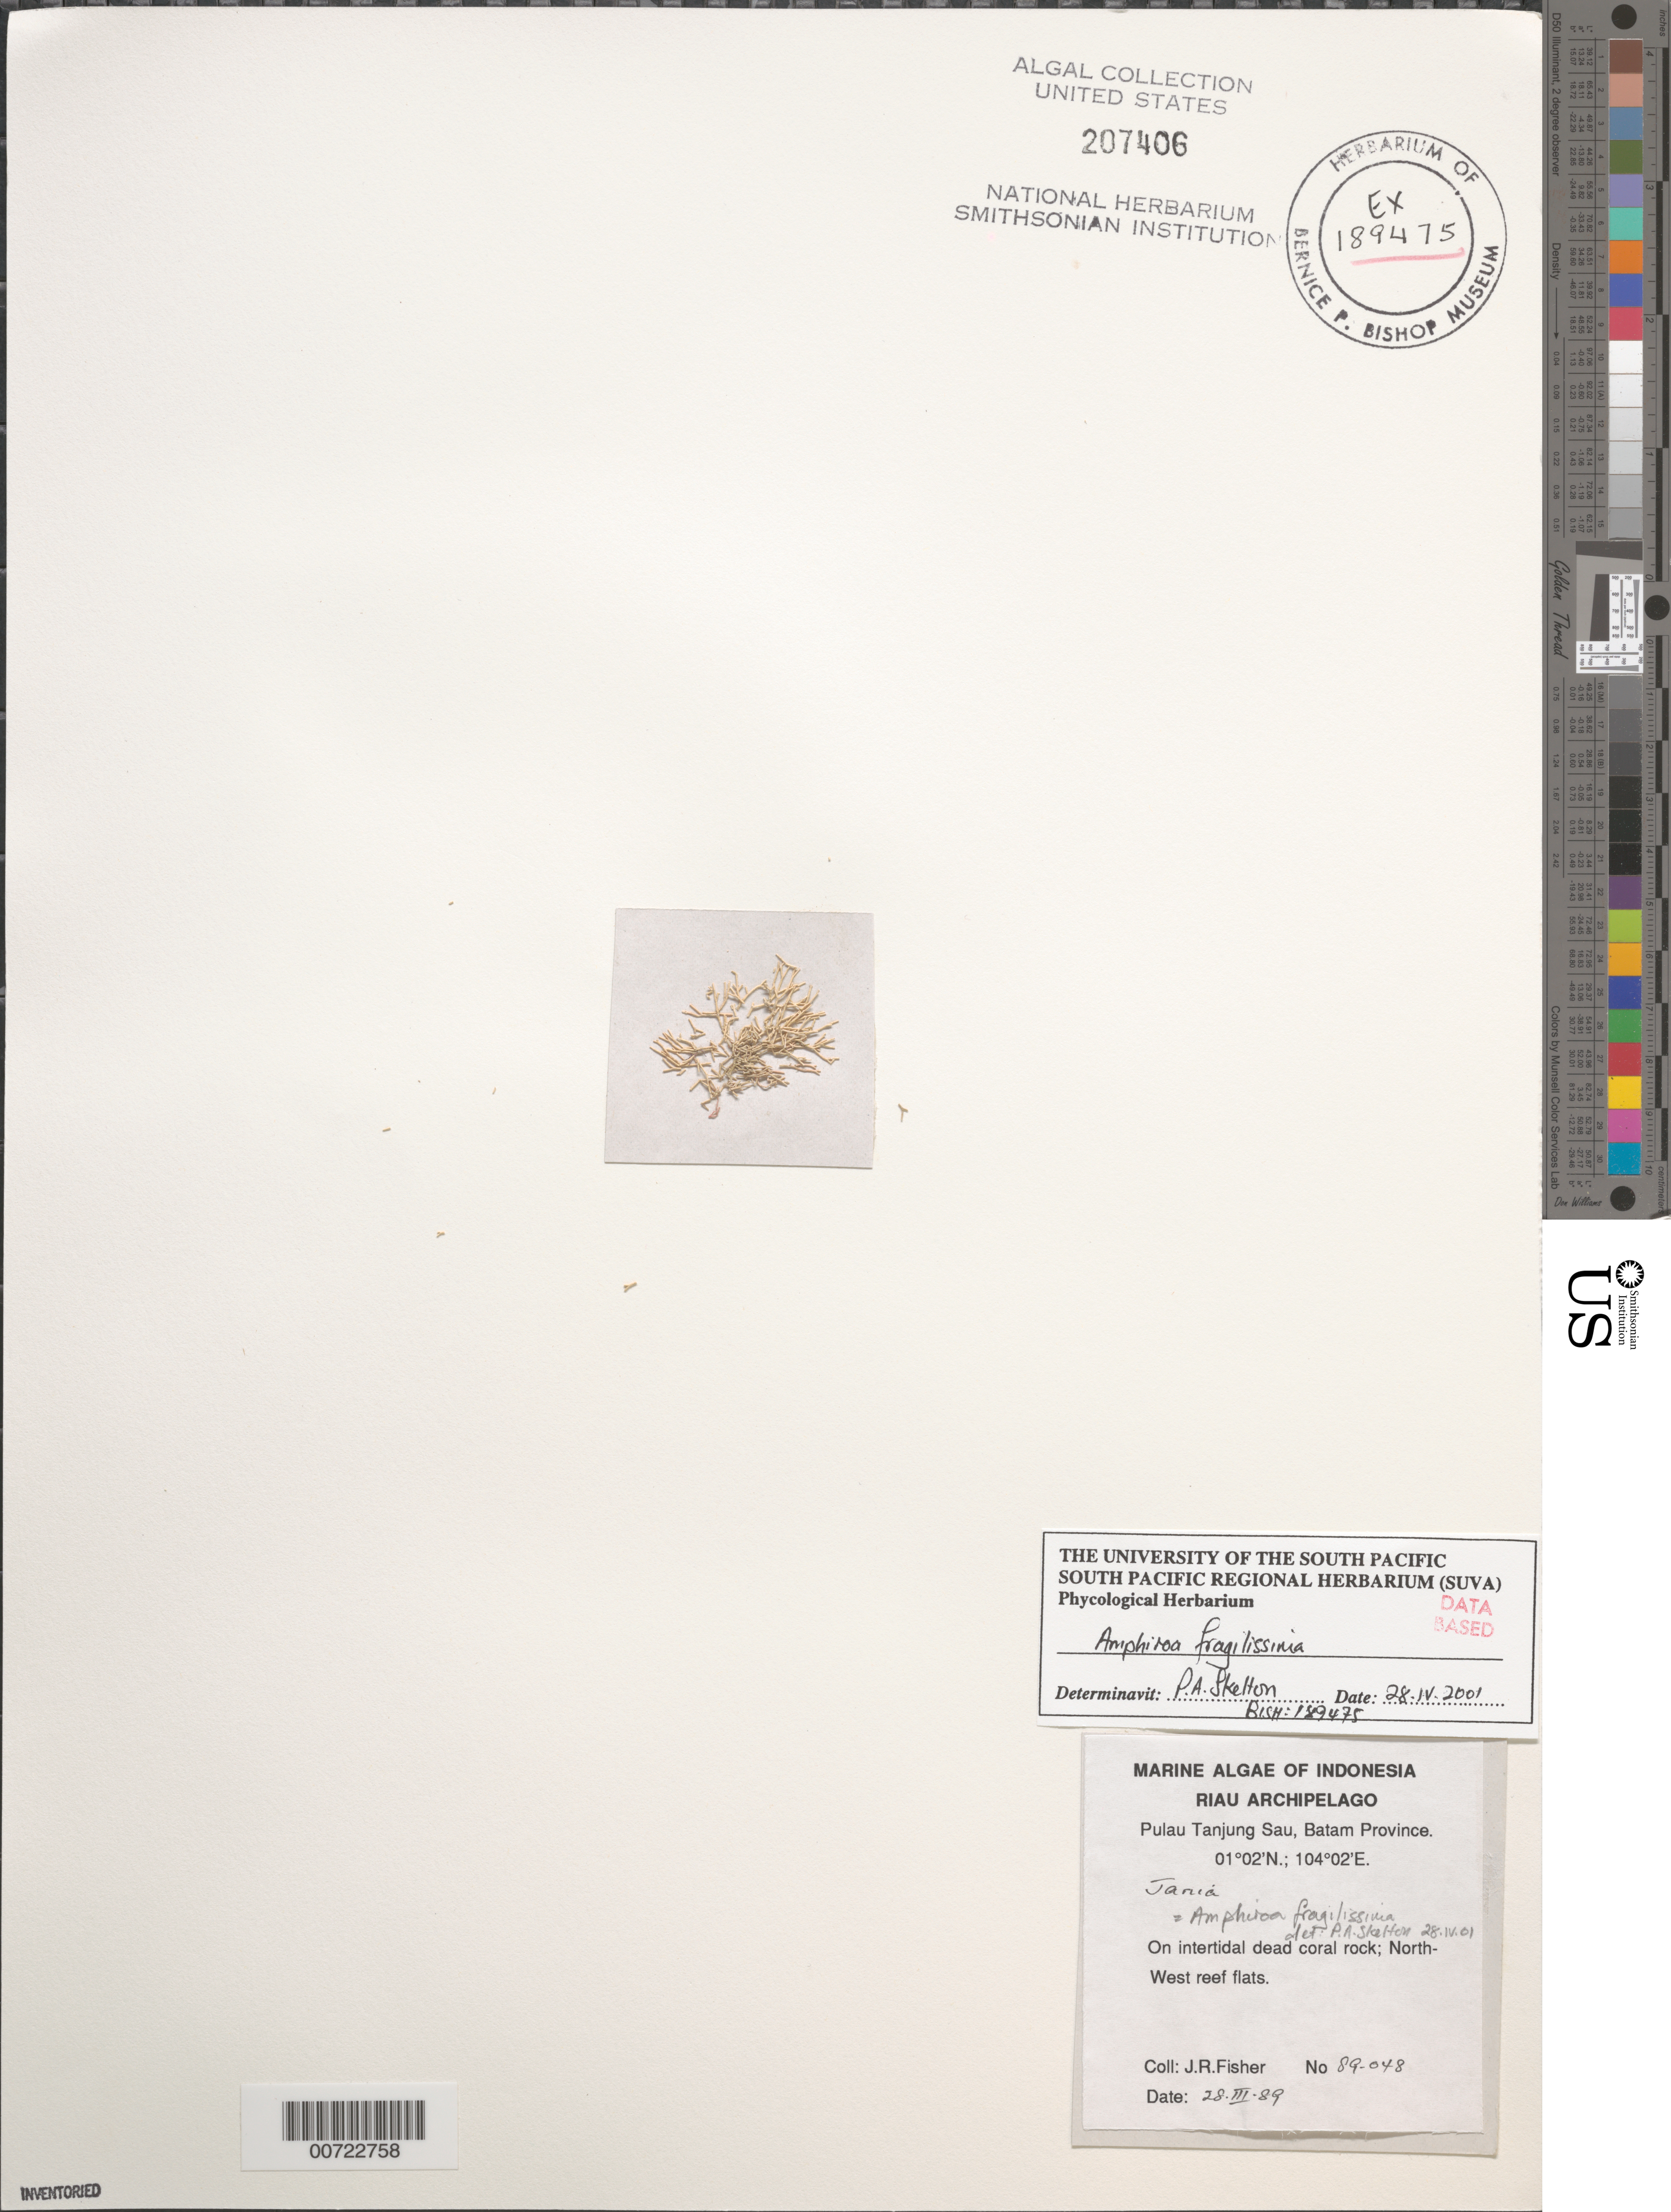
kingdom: Plantae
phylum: Rhodophyta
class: Florideophyceae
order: Corallinales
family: Lithophyllaceae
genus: Amphiroa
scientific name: Amphiroa fragilissima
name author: (L.) J.V.Lamouroux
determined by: Skelton, P. A.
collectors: J. Fisher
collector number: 89-048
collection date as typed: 28 Mar 1989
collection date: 1989-03-28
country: Indonesia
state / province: Sumatra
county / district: Riau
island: Pulau Tanjung Sau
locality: North-West Reef flats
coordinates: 01 02' N, 104 02' E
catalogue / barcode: US 207406